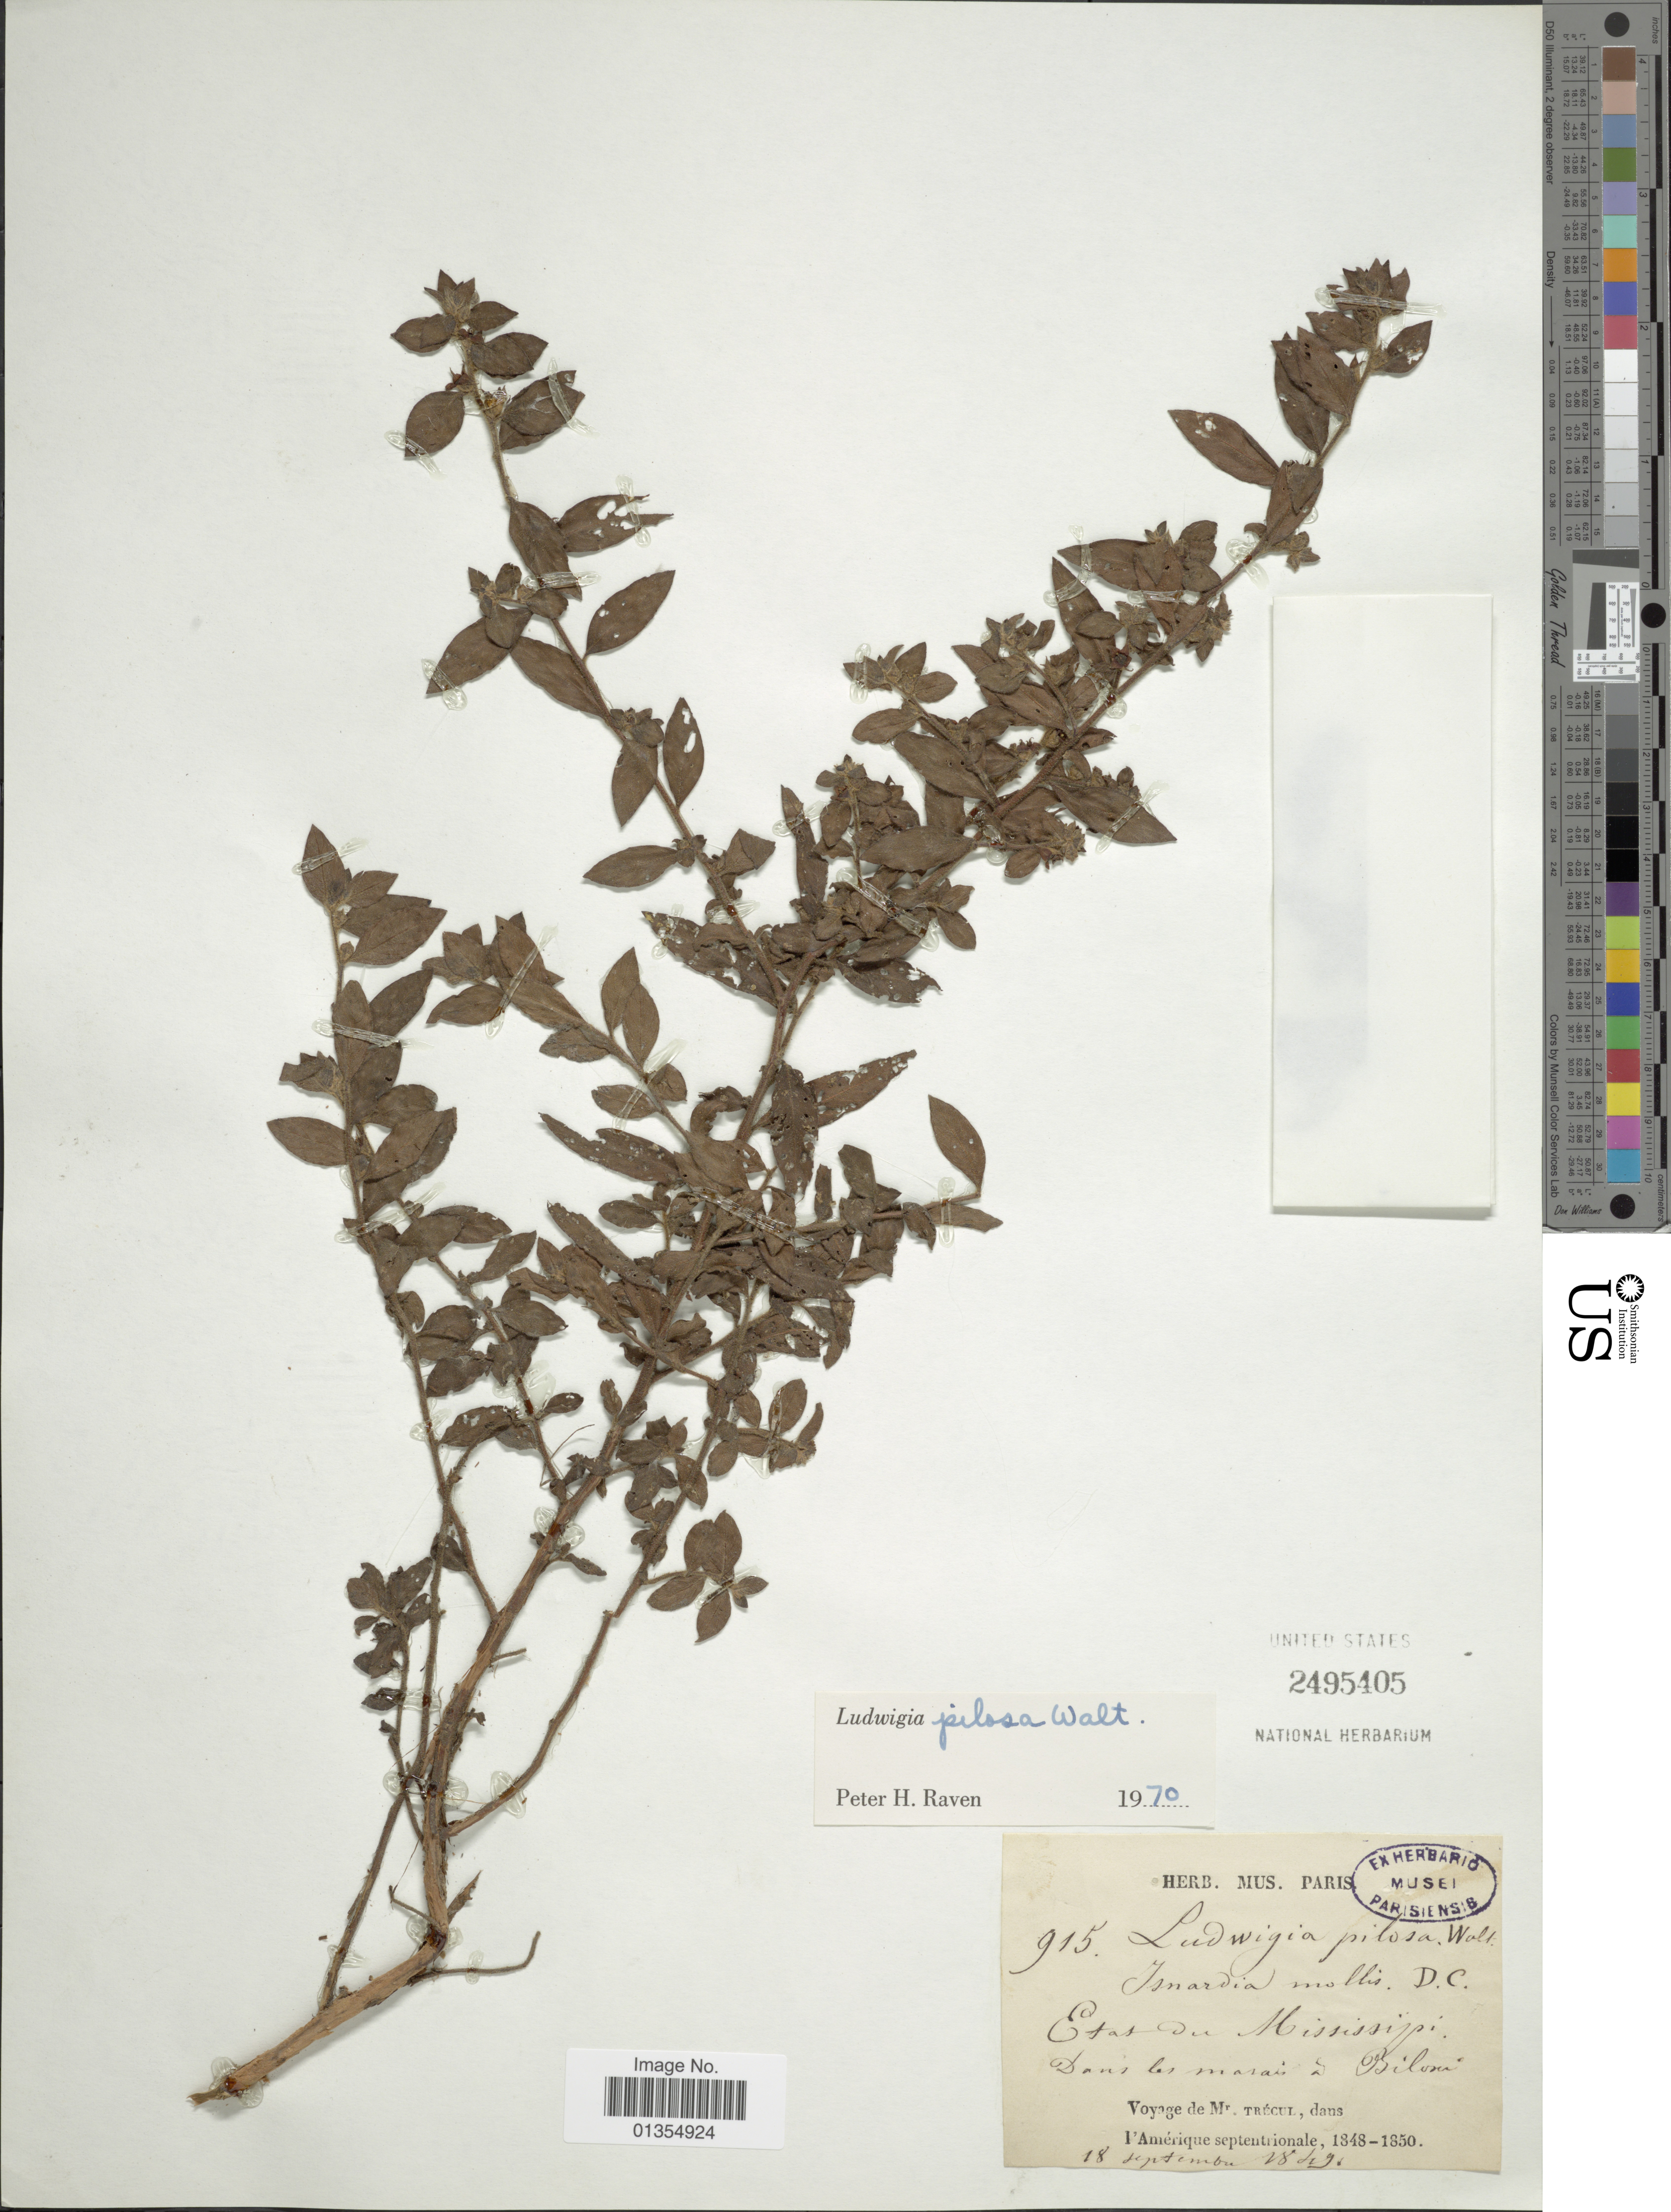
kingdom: Plantae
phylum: Tracheophyta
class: Magnoliopsida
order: Myrtales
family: Onagraceae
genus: Ludwigia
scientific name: Ludwigia pilosa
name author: Walter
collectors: A. Trécul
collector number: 915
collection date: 1849-09-18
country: United States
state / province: Mississippi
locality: Dans les marais a Biloxi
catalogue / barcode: US 2495405